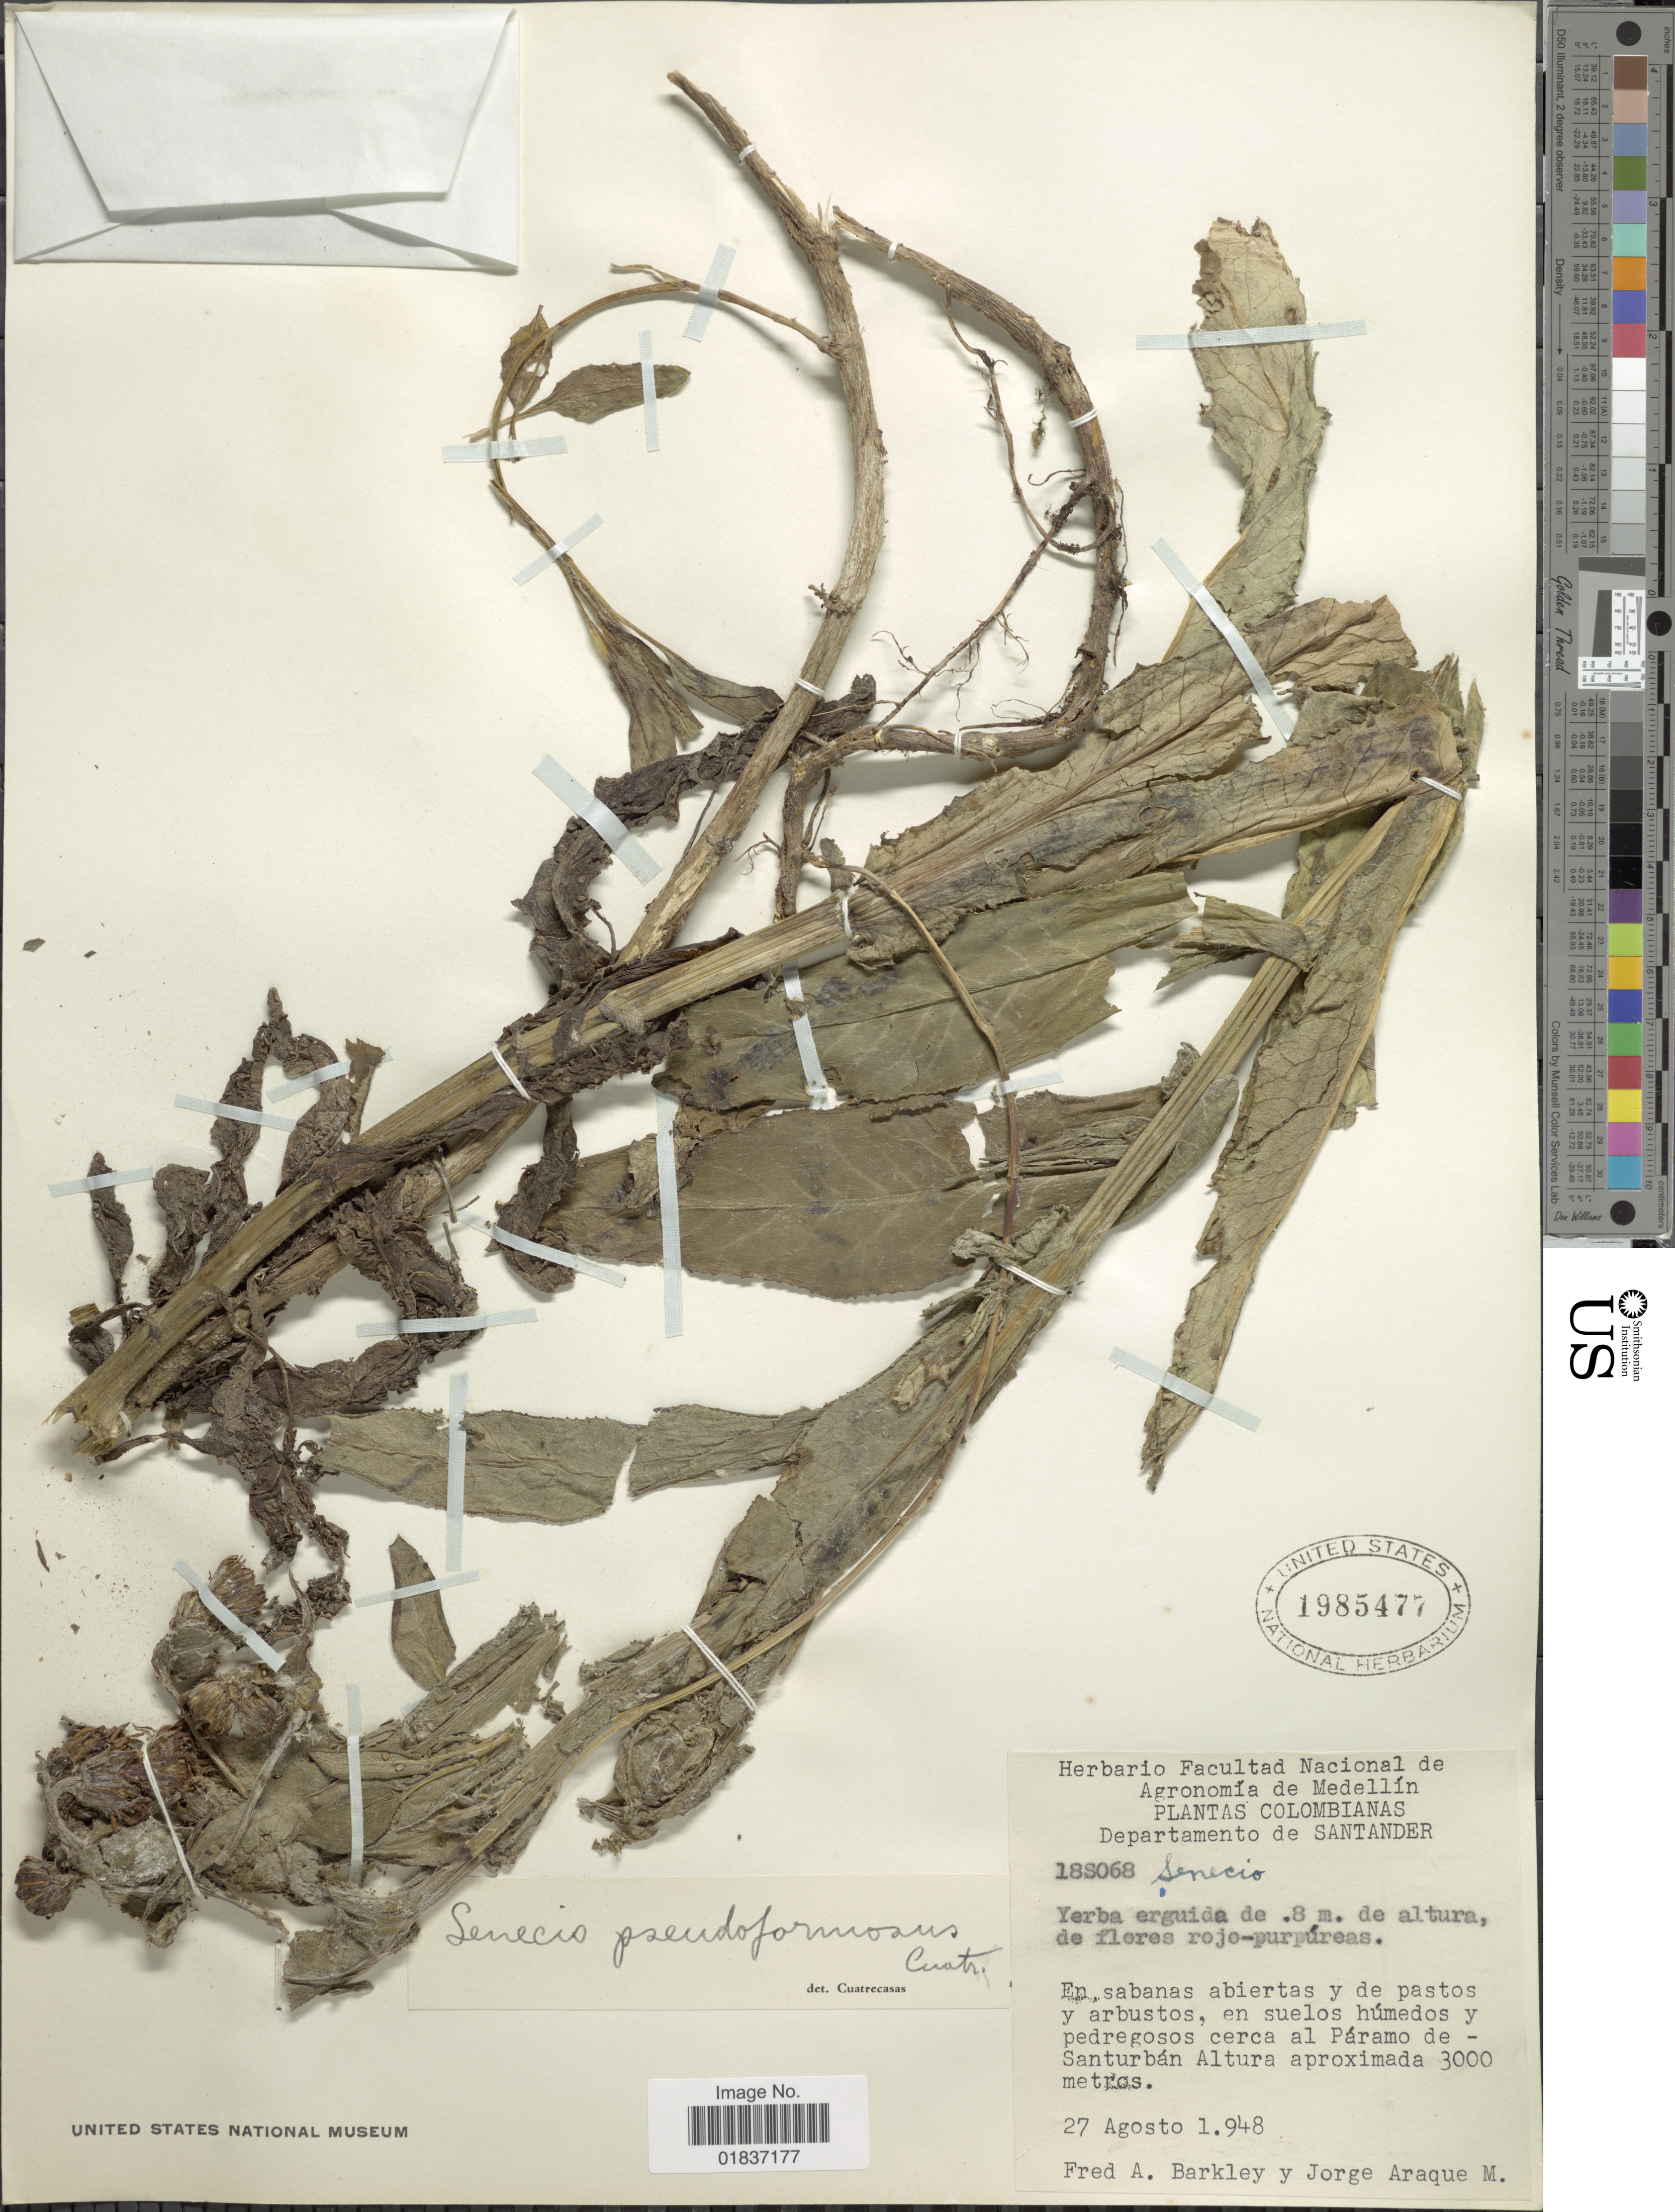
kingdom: Plantae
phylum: Tracheophyta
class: Magnoliopsida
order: Asterales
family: Asteraceae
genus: Senecio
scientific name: Senecio pseudoformosus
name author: Cuatrec.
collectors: F. A. Barkley & J. Araque Molina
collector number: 18SO68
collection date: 1948-08-27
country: Colombia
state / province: Santander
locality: Departamento de Santander. Paramo de Santurban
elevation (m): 3000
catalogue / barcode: US 1985477